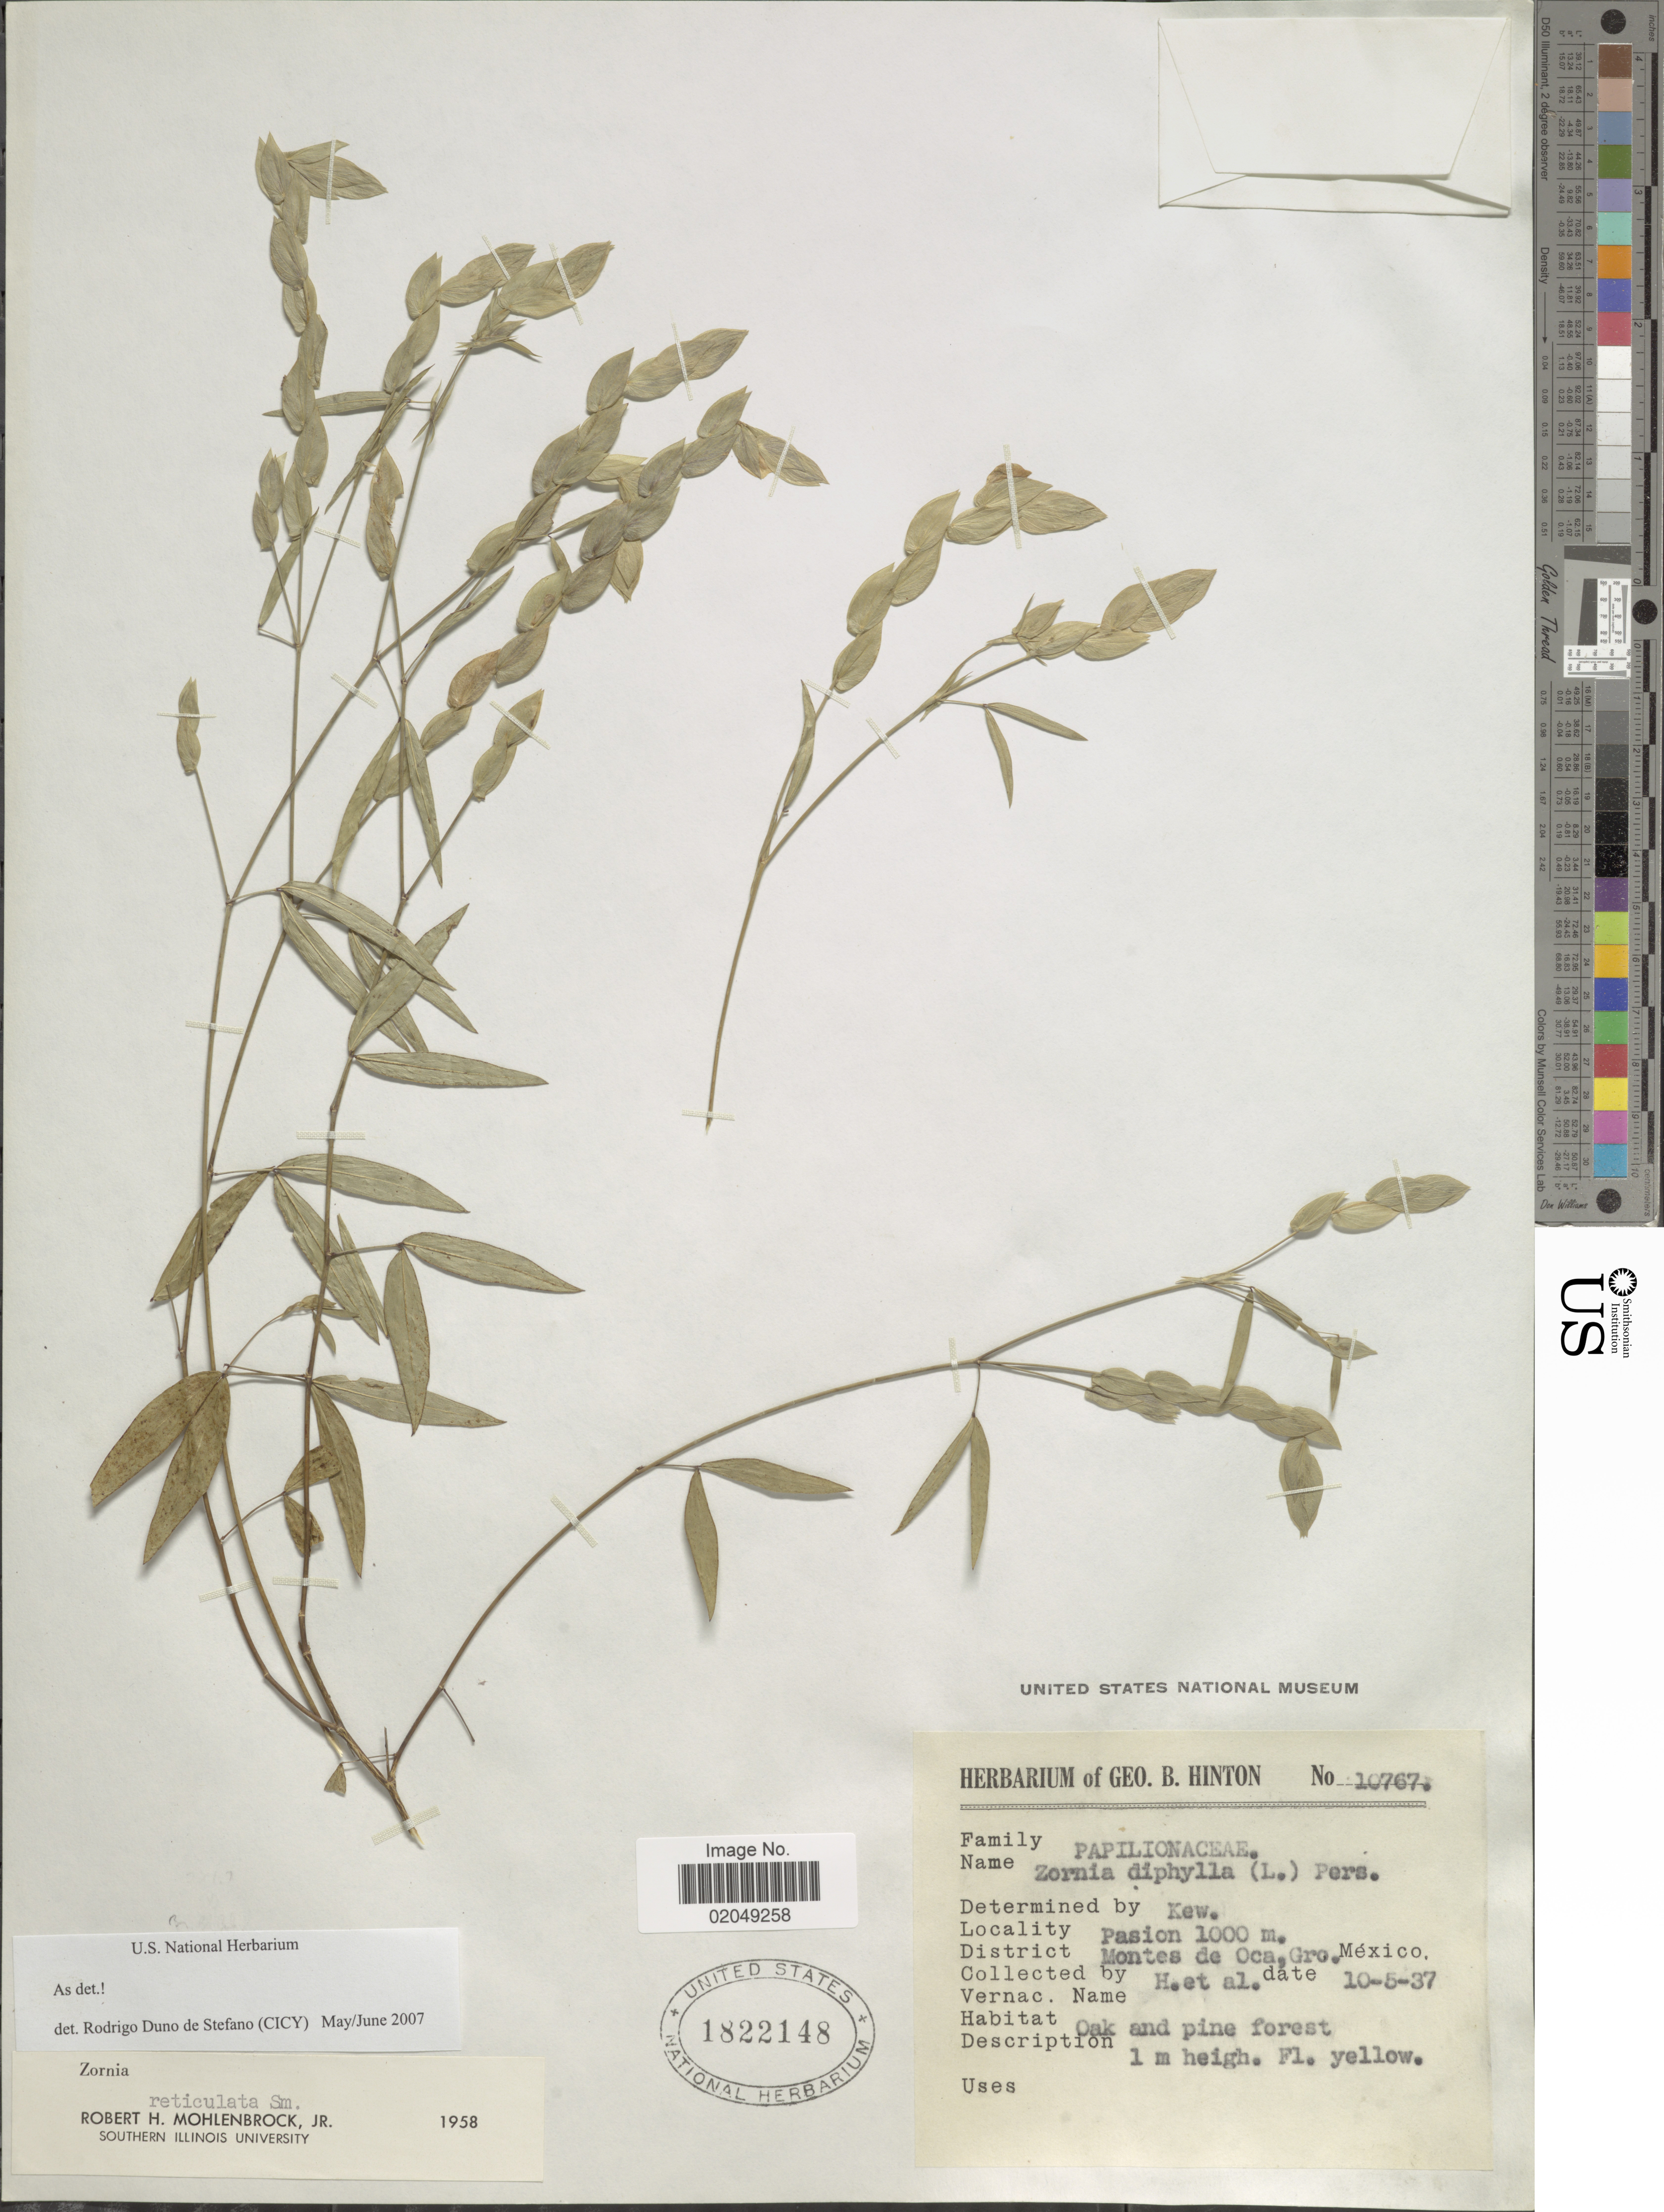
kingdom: Plantae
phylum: Tracheophyta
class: Magnoliopsida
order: Fabales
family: Fabaceae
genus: Zornia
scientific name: Zornia reticulata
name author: Sm.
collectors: G. B. Hinton & et al.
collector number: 10767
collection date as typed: Transcribed d/m/y: 5/10/37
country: Mexico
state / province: Guerrero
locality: Passion, District Montes de Oca, oak and pine forest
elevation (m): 1000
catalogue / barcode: US 1822148